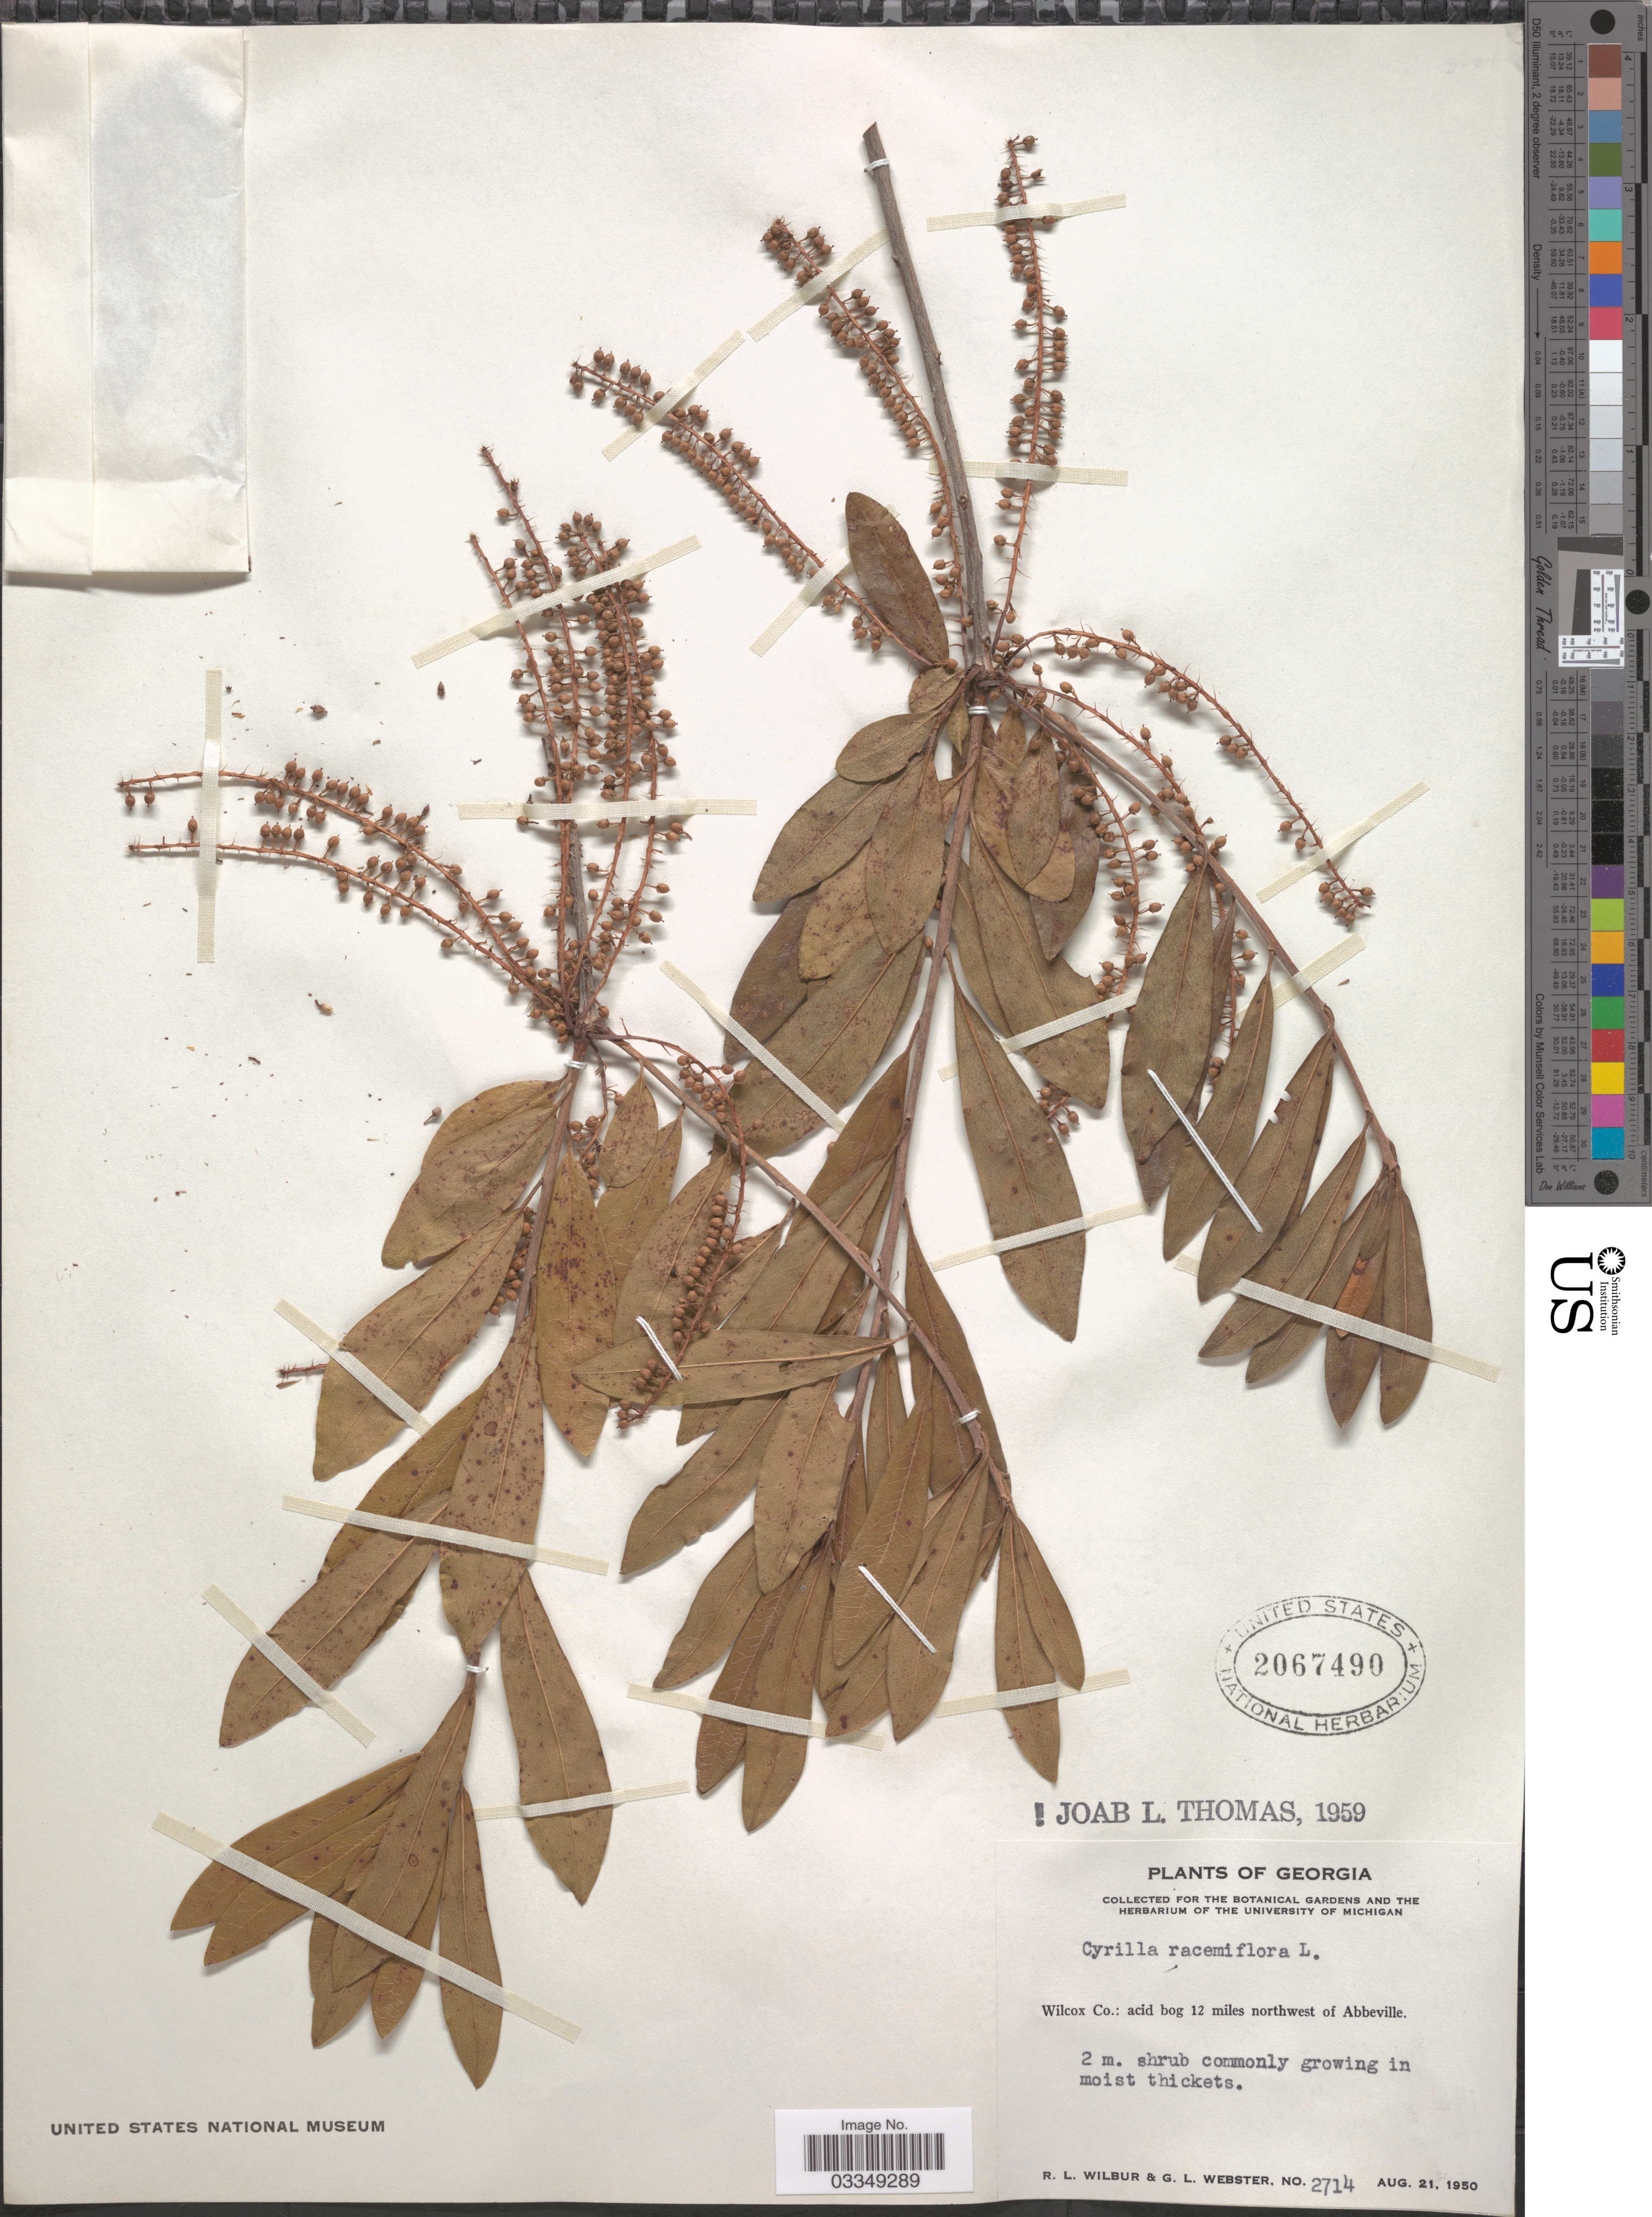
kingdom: Plantae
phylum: Tracheophyta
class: Magnoliopsida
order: Ericales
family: Cyrillaceae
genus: Cyrilla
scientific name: Cyrilla racemiflora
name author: L.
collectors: R. L. Wilbur & G. L. Webster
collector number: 2714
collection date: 1950-08-21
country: United States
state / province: Georgia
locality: Wilcox Co.: acid bog 12 miles northwest of Abbeville.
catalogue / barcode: US 2067490